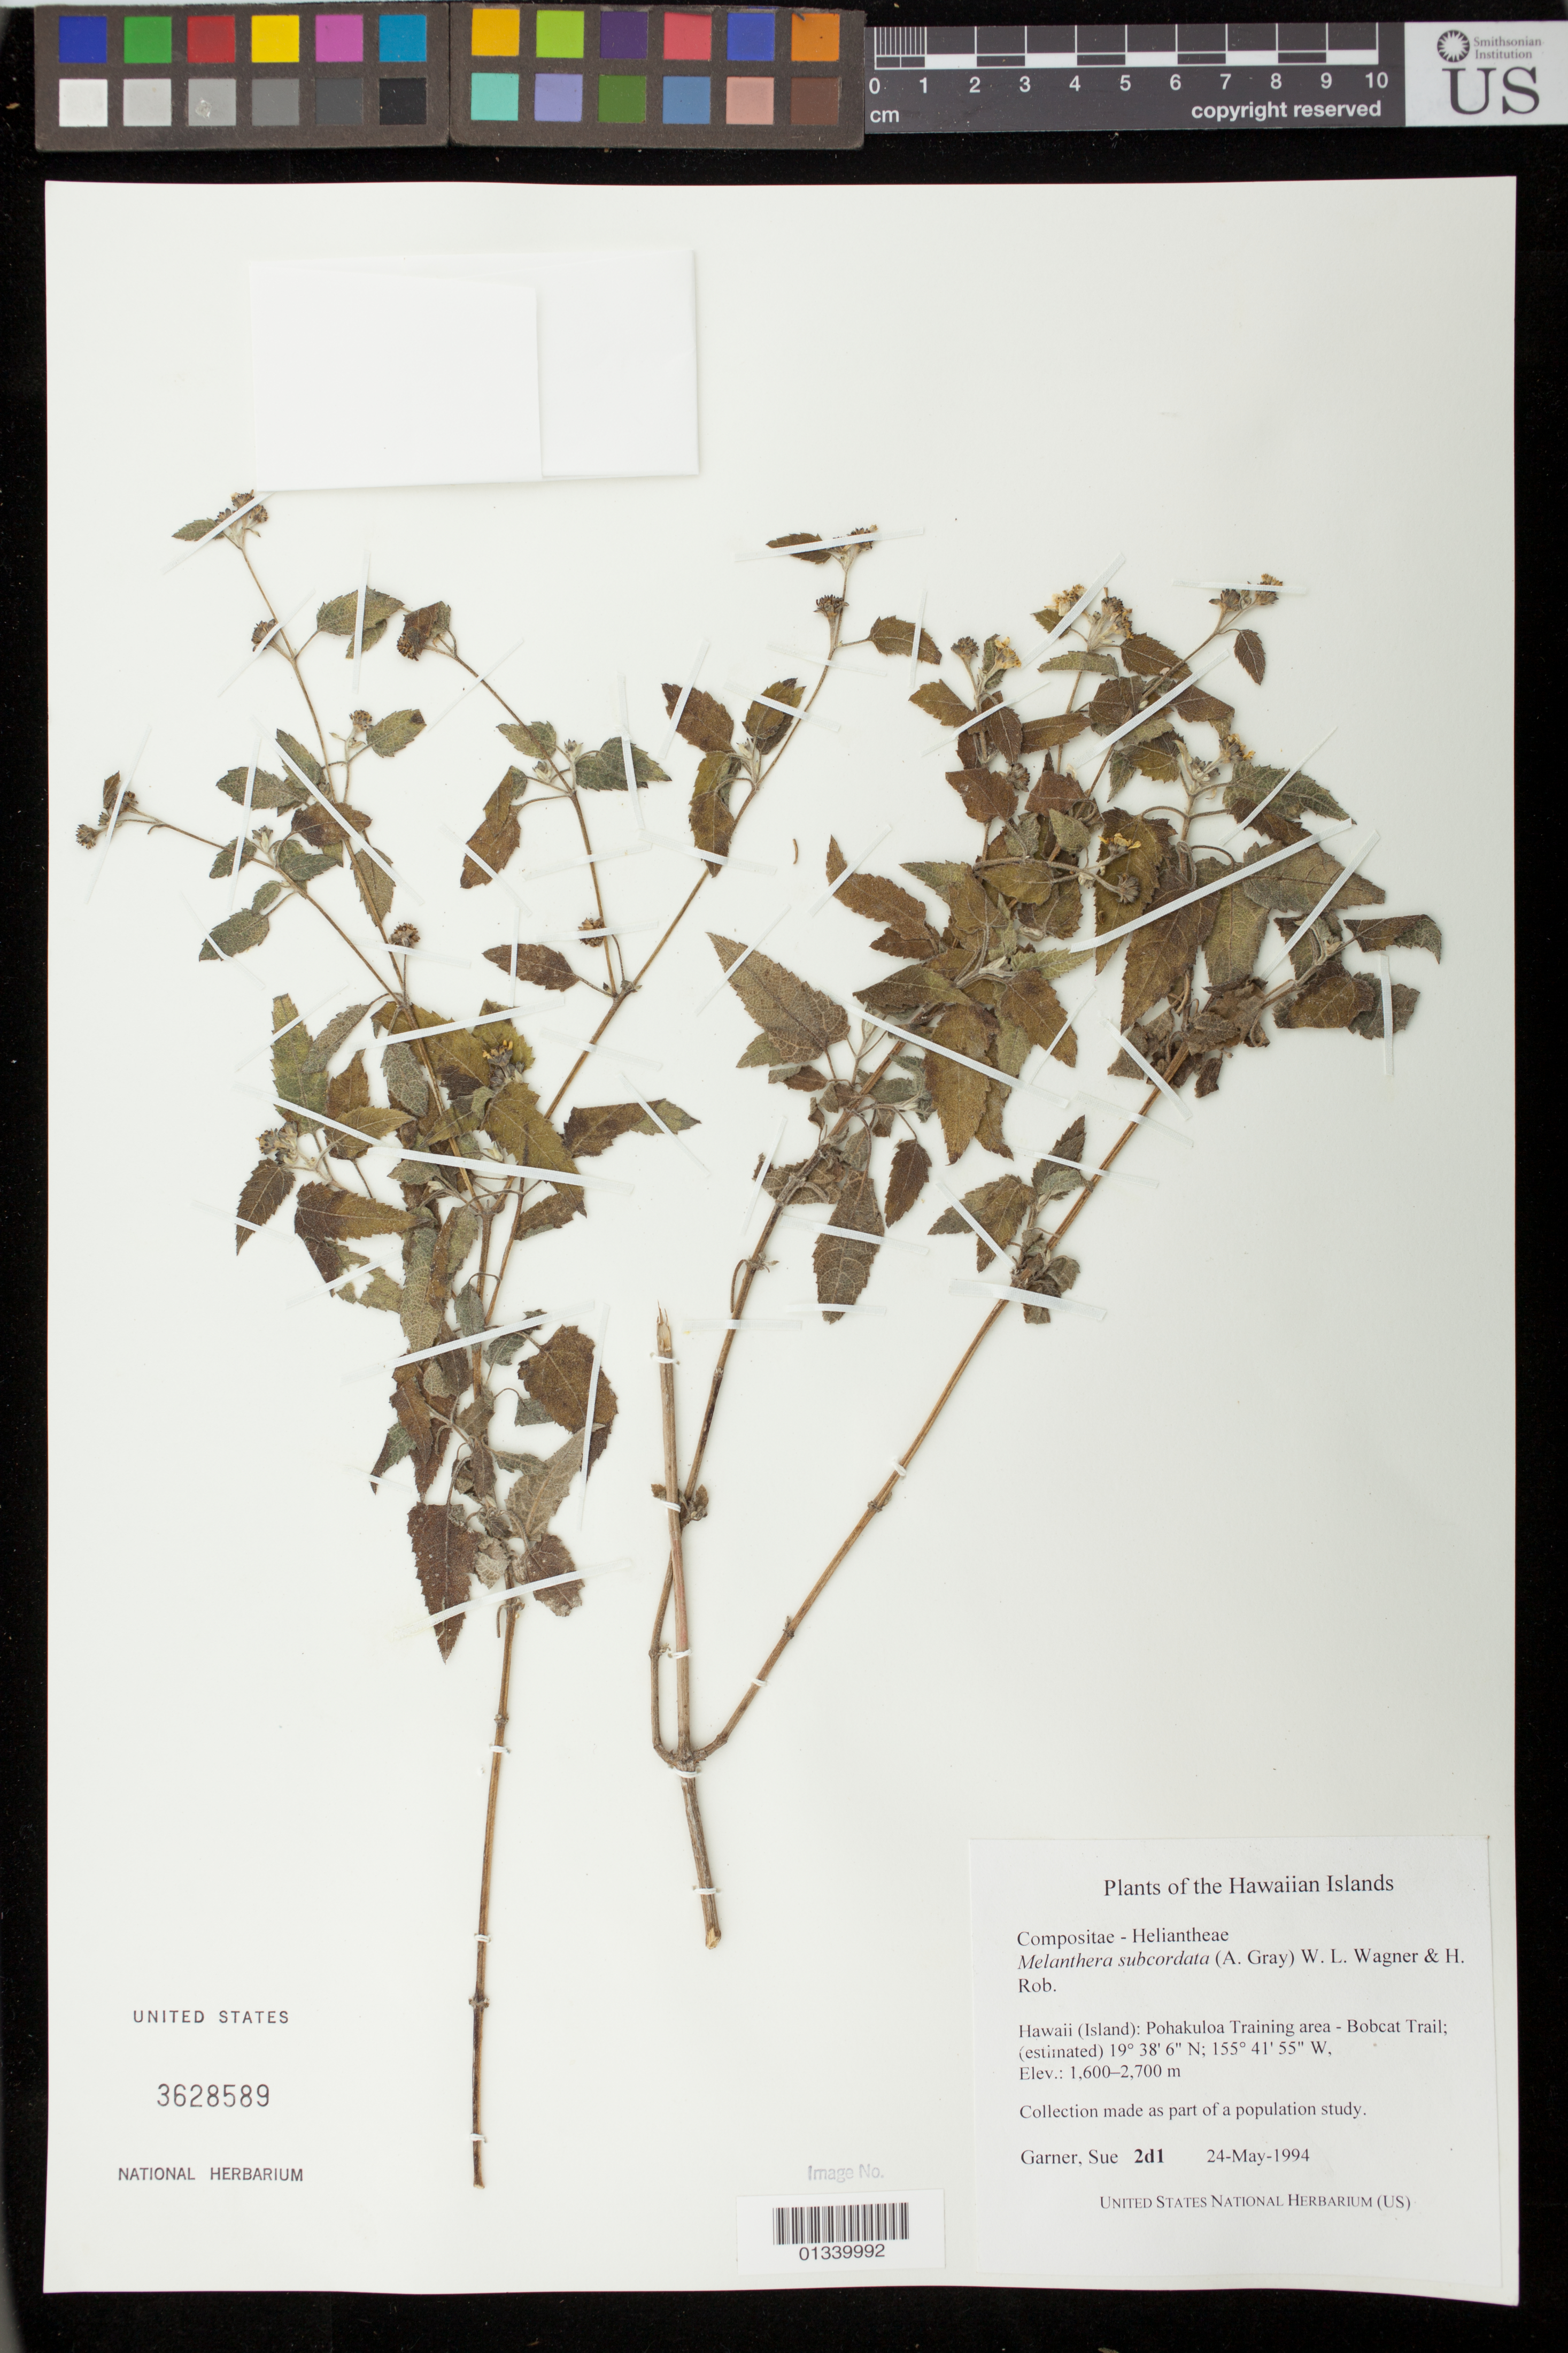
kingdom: Plantae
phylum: Tracheophyta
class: Magnoliopsida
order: Asterales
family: Asteraceae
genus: Wollastonia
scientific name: Wollastonia subcordata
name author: (A. Gray) Orchard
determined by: Wagner, W. L., (BOT), Smithsonian Institution - National Museum of Natural History (UNITED STATES)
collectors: S. Garner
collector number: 2d1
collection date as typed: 24 May 1994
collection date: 1994-05-24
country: United States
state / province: Hawaii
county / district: Hawaii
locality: Pohakuloa Training area - Bobcat Trail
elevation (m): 1600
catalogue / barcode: US 3628589